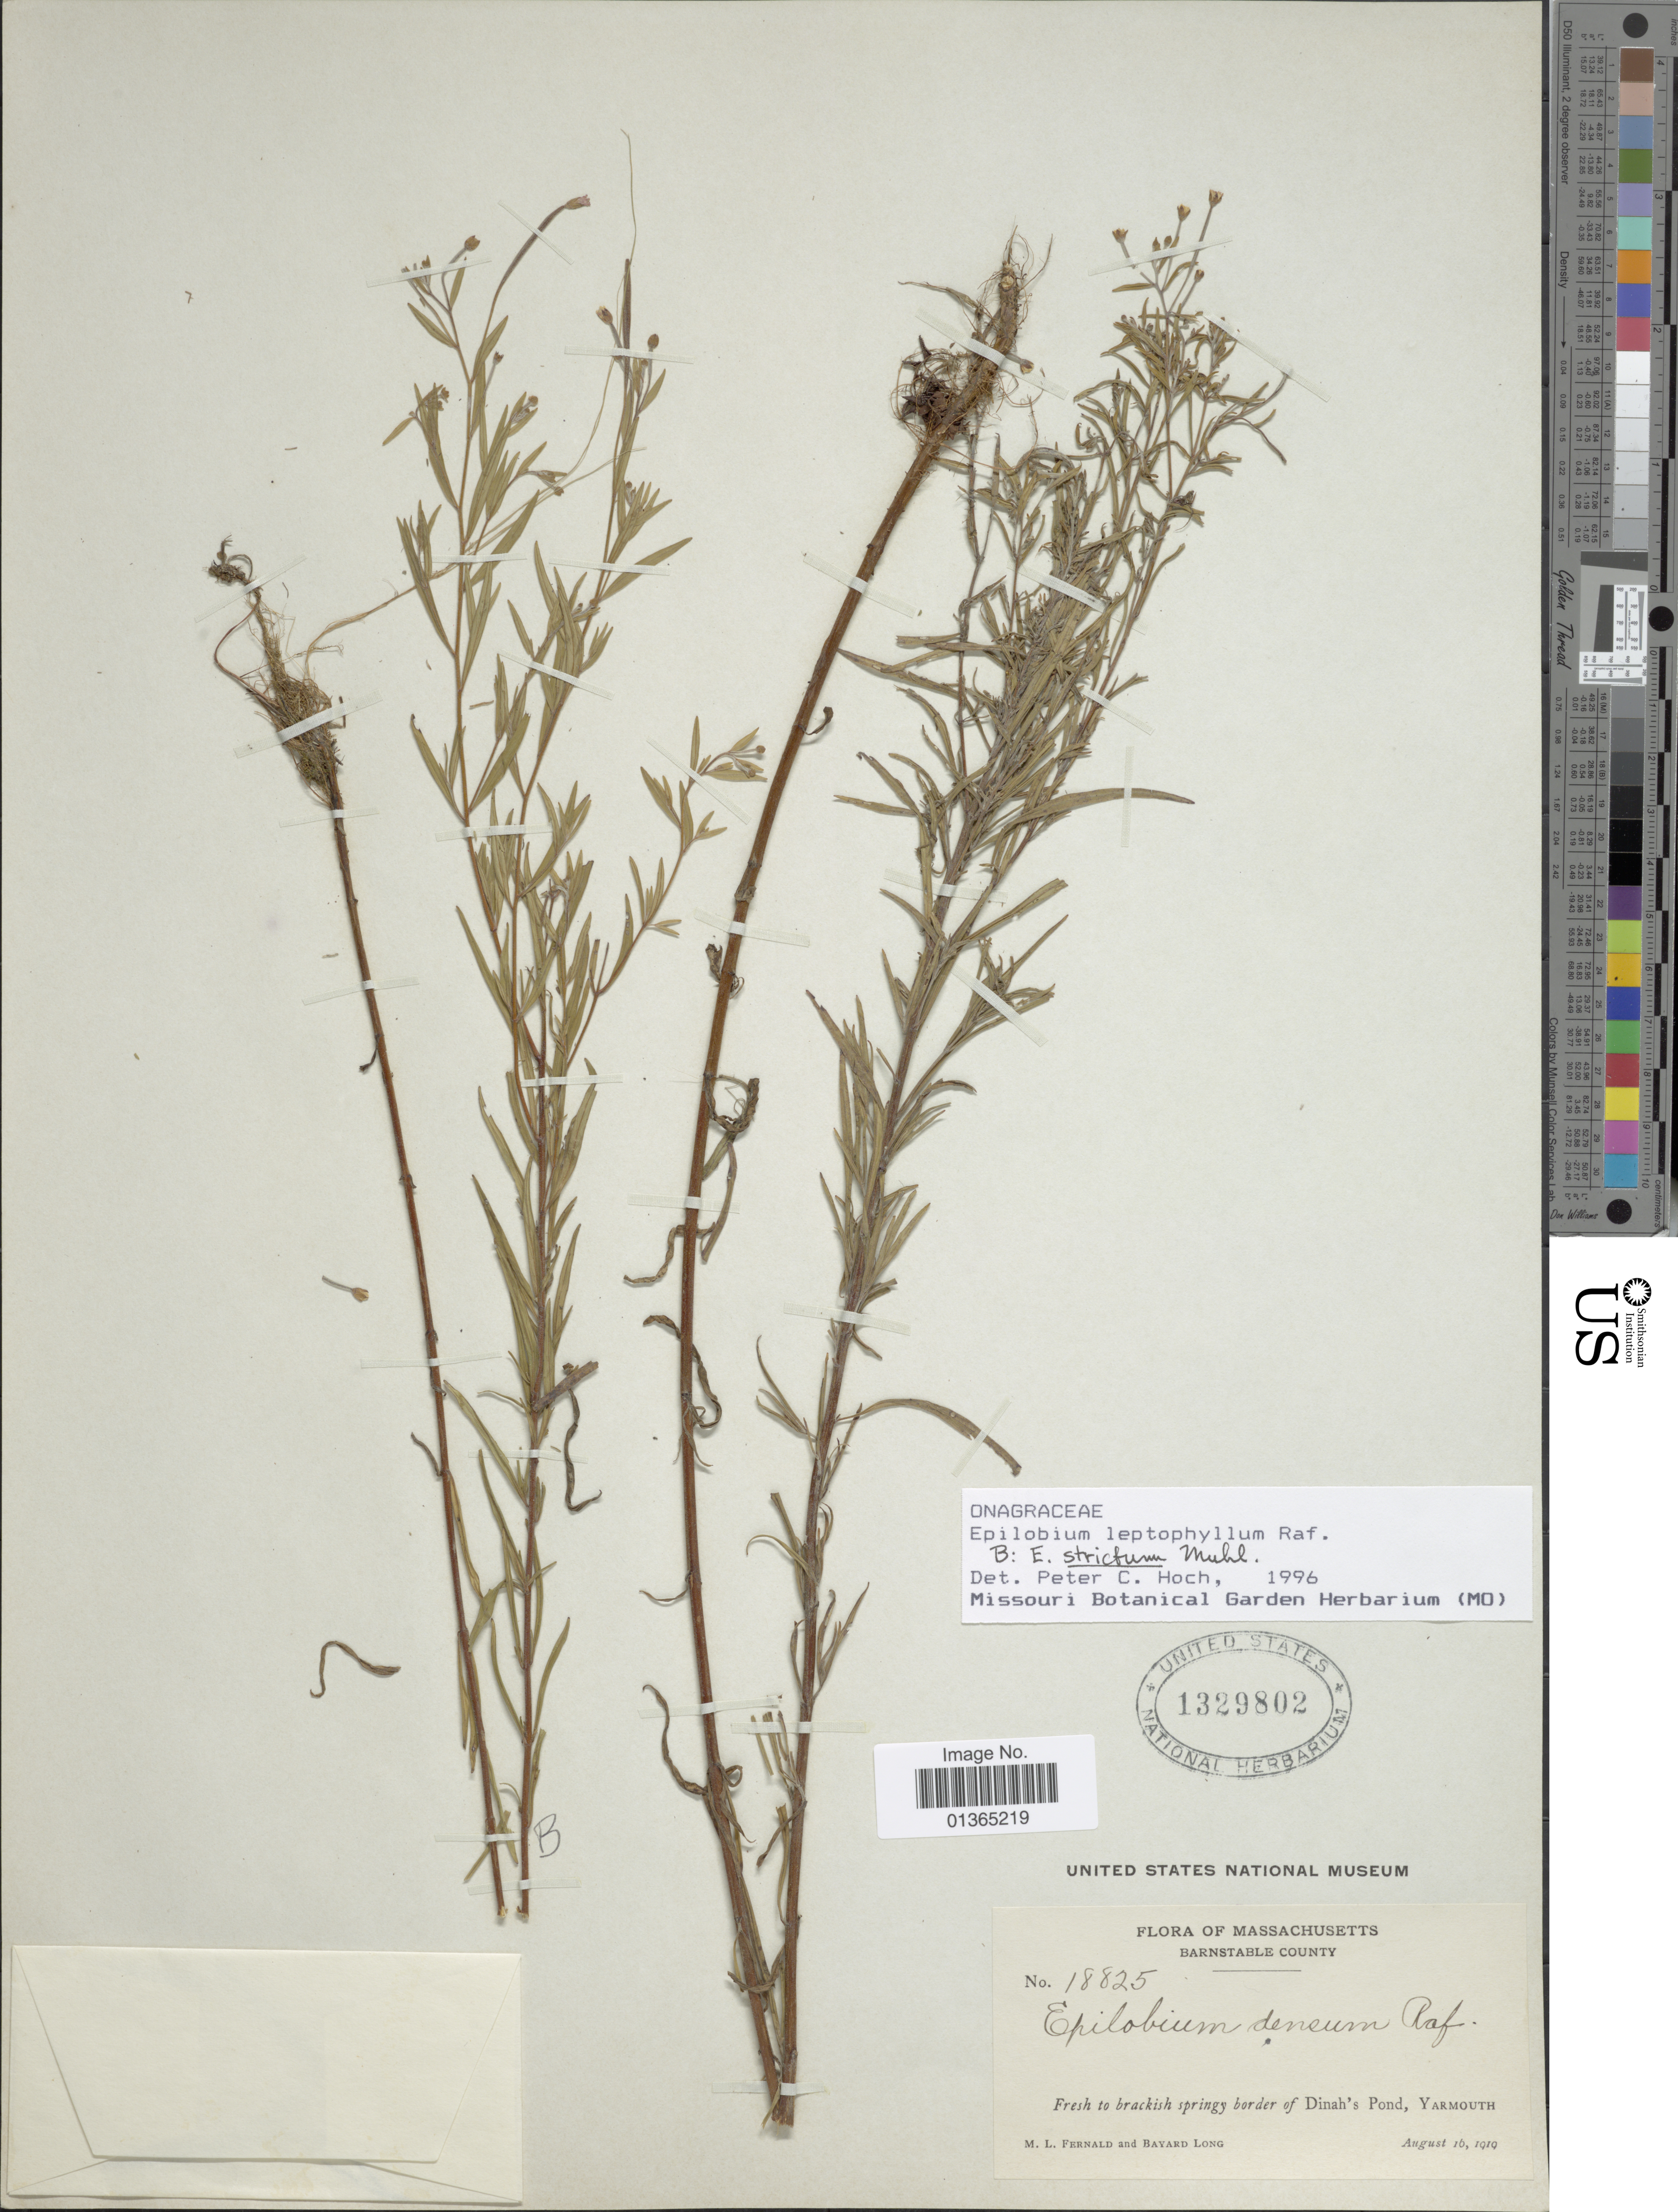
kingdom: Plantae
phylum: Tracheophyta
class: Magnoliopsida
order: Myrtales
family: Onagraceae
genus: Epilobium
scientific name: Epilobium leptophyllum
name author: Raf.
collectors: M. L. Fernald & B. Long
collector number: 18825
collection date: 1919-08-16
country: United States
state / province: Massachusetts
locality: Barnstable County. Fresh to brackish springy border of Dinah's Pond, Yarmouth.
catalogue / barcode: US 1329802